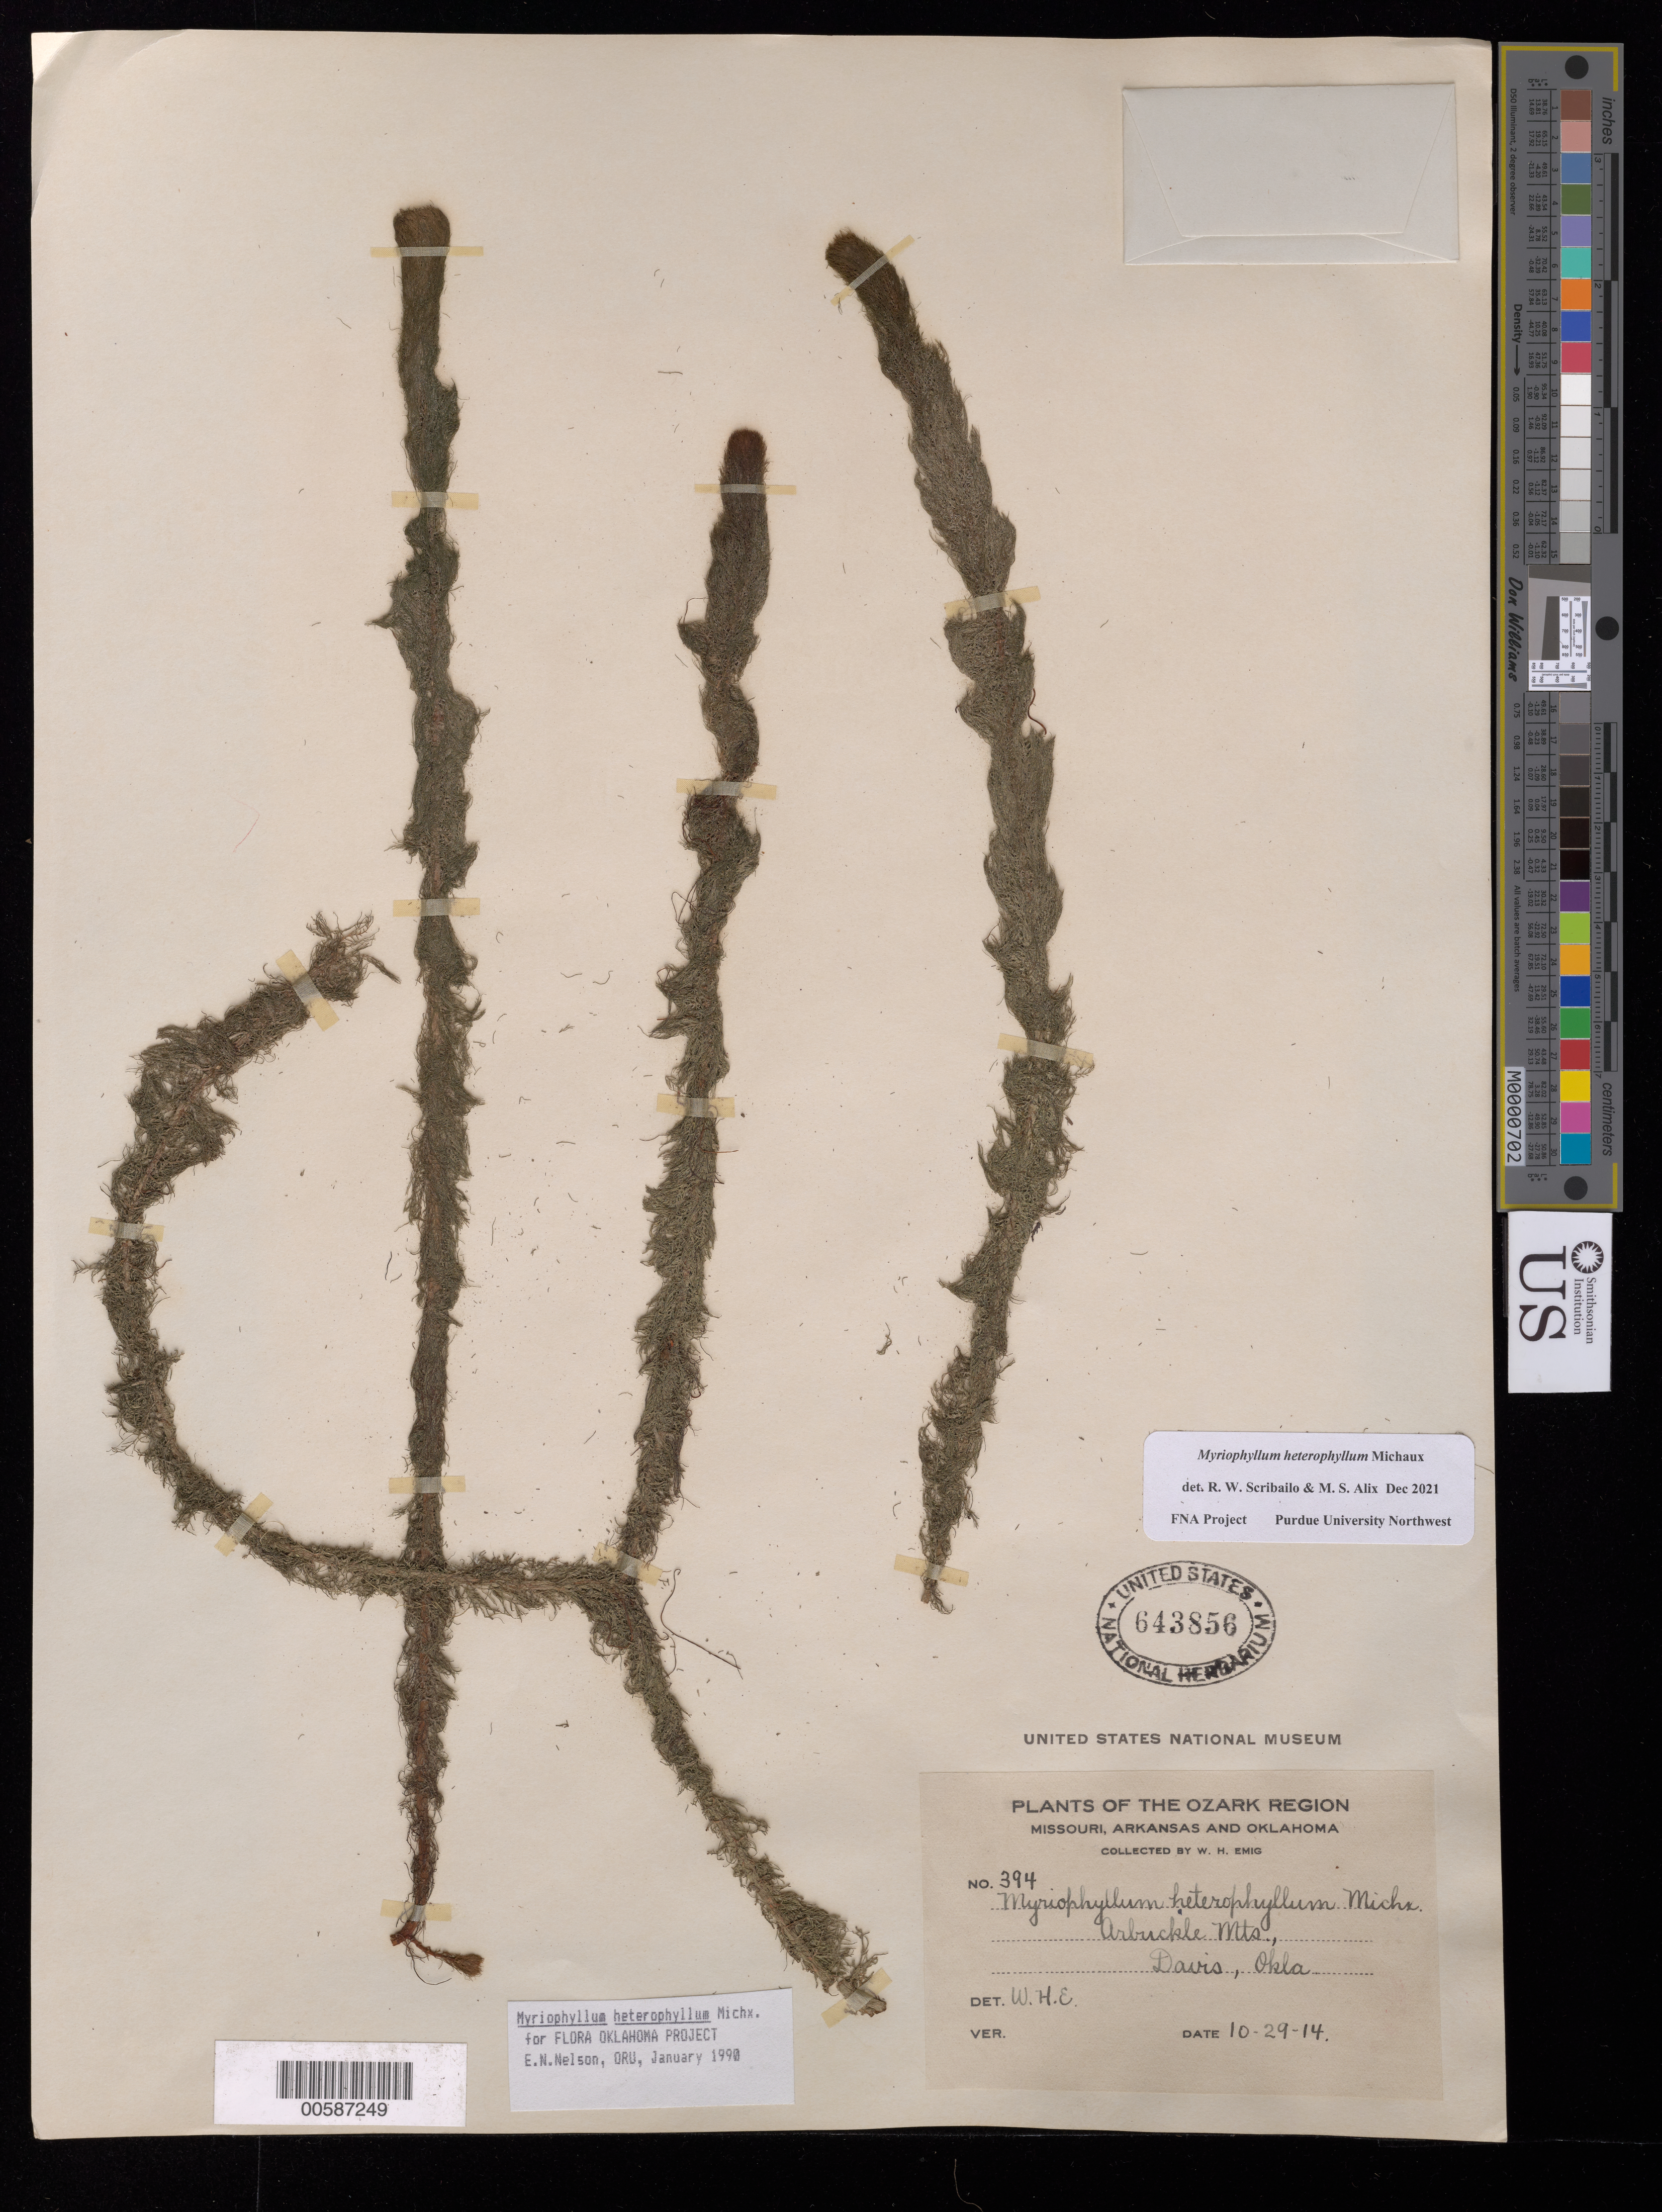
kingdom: Plantae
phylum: Tracheophyta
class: Magnoliopsida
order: Saxifragales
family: Haloragaceae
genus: Myriophyllum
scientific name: Myriophyllum heterophyllum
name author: Michx.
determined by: Scribailo, R. W.; Alix, M. S.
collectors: W. H. Emig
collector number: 394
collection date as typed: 29 Oct 1914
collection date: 1914-10-29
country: United States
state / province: Oklahoma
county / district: Murray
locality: Davis, Arbuckle Mts.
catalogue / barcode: US 643856